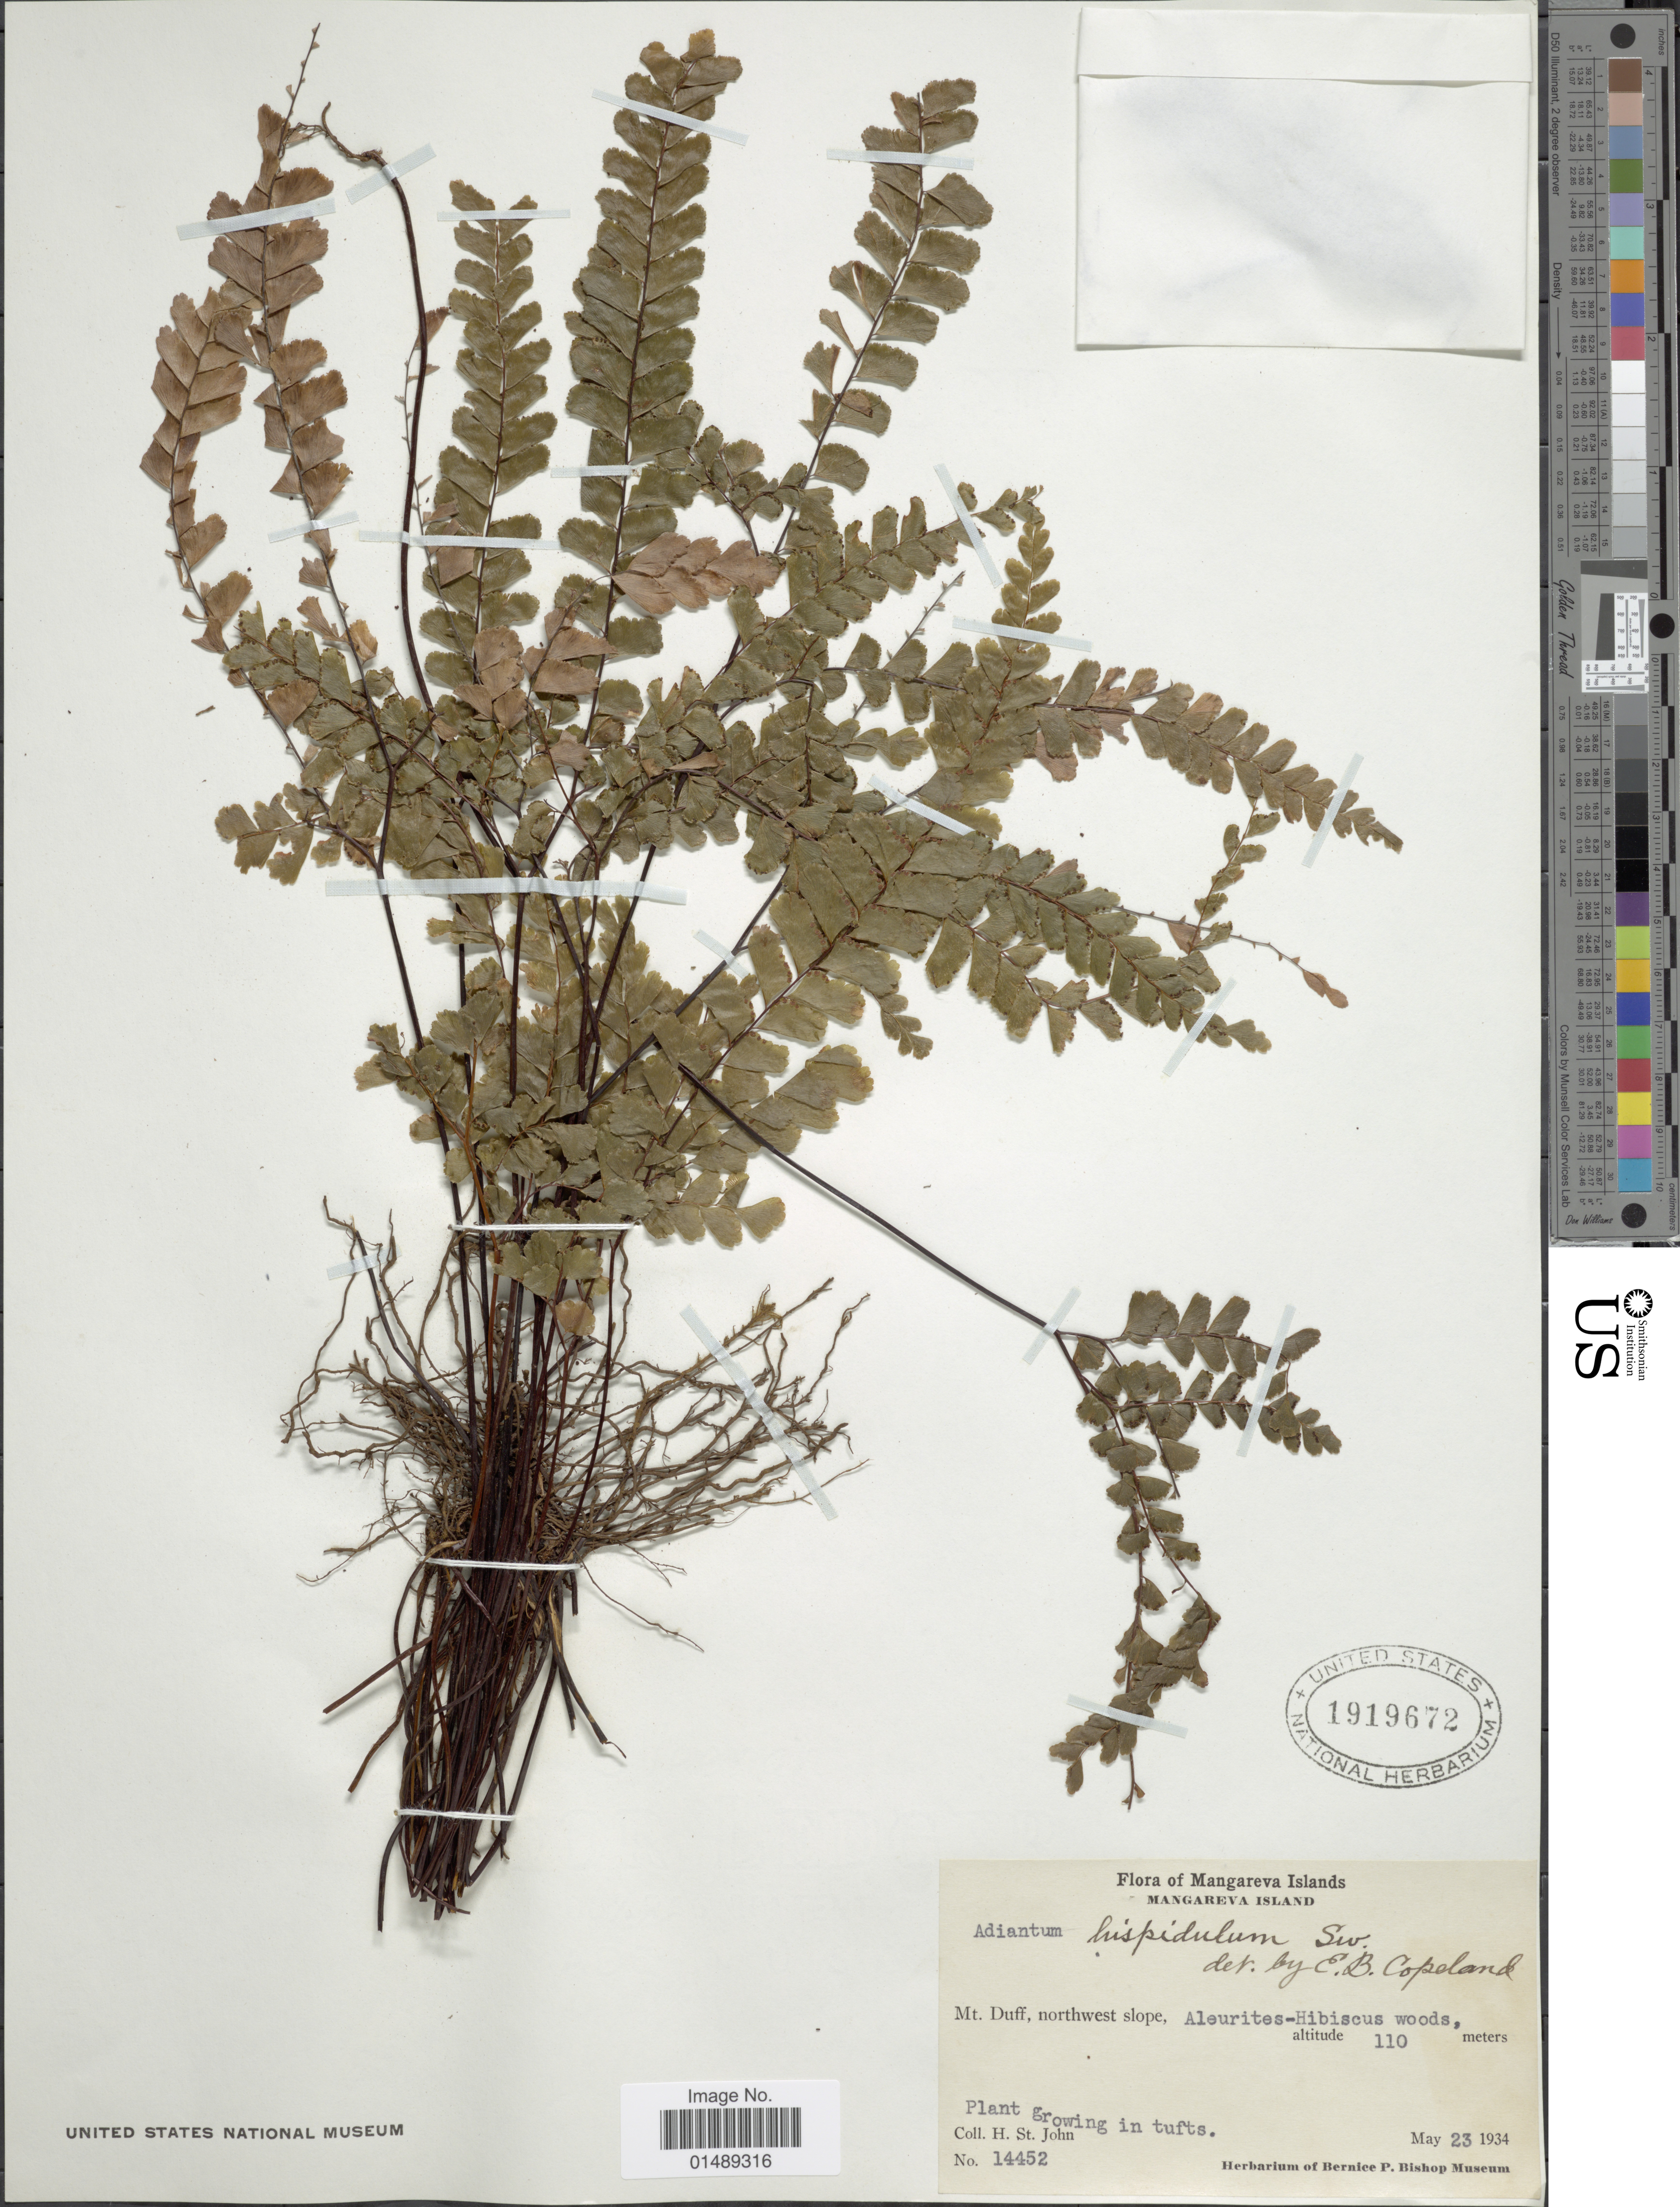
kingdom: Plantae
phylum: Tracheophyta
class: Polypodiopsida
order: Polypodiales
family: Pteridaceae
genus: Adiantum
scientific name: Adiantum hispidulum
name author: Sw.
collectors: H. St. John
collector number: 14452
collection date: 1934-05-23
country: French Polynesia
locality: Mangareva Islands, Mt. Duff, northwest slope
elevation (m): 110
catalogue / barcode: US 1919672